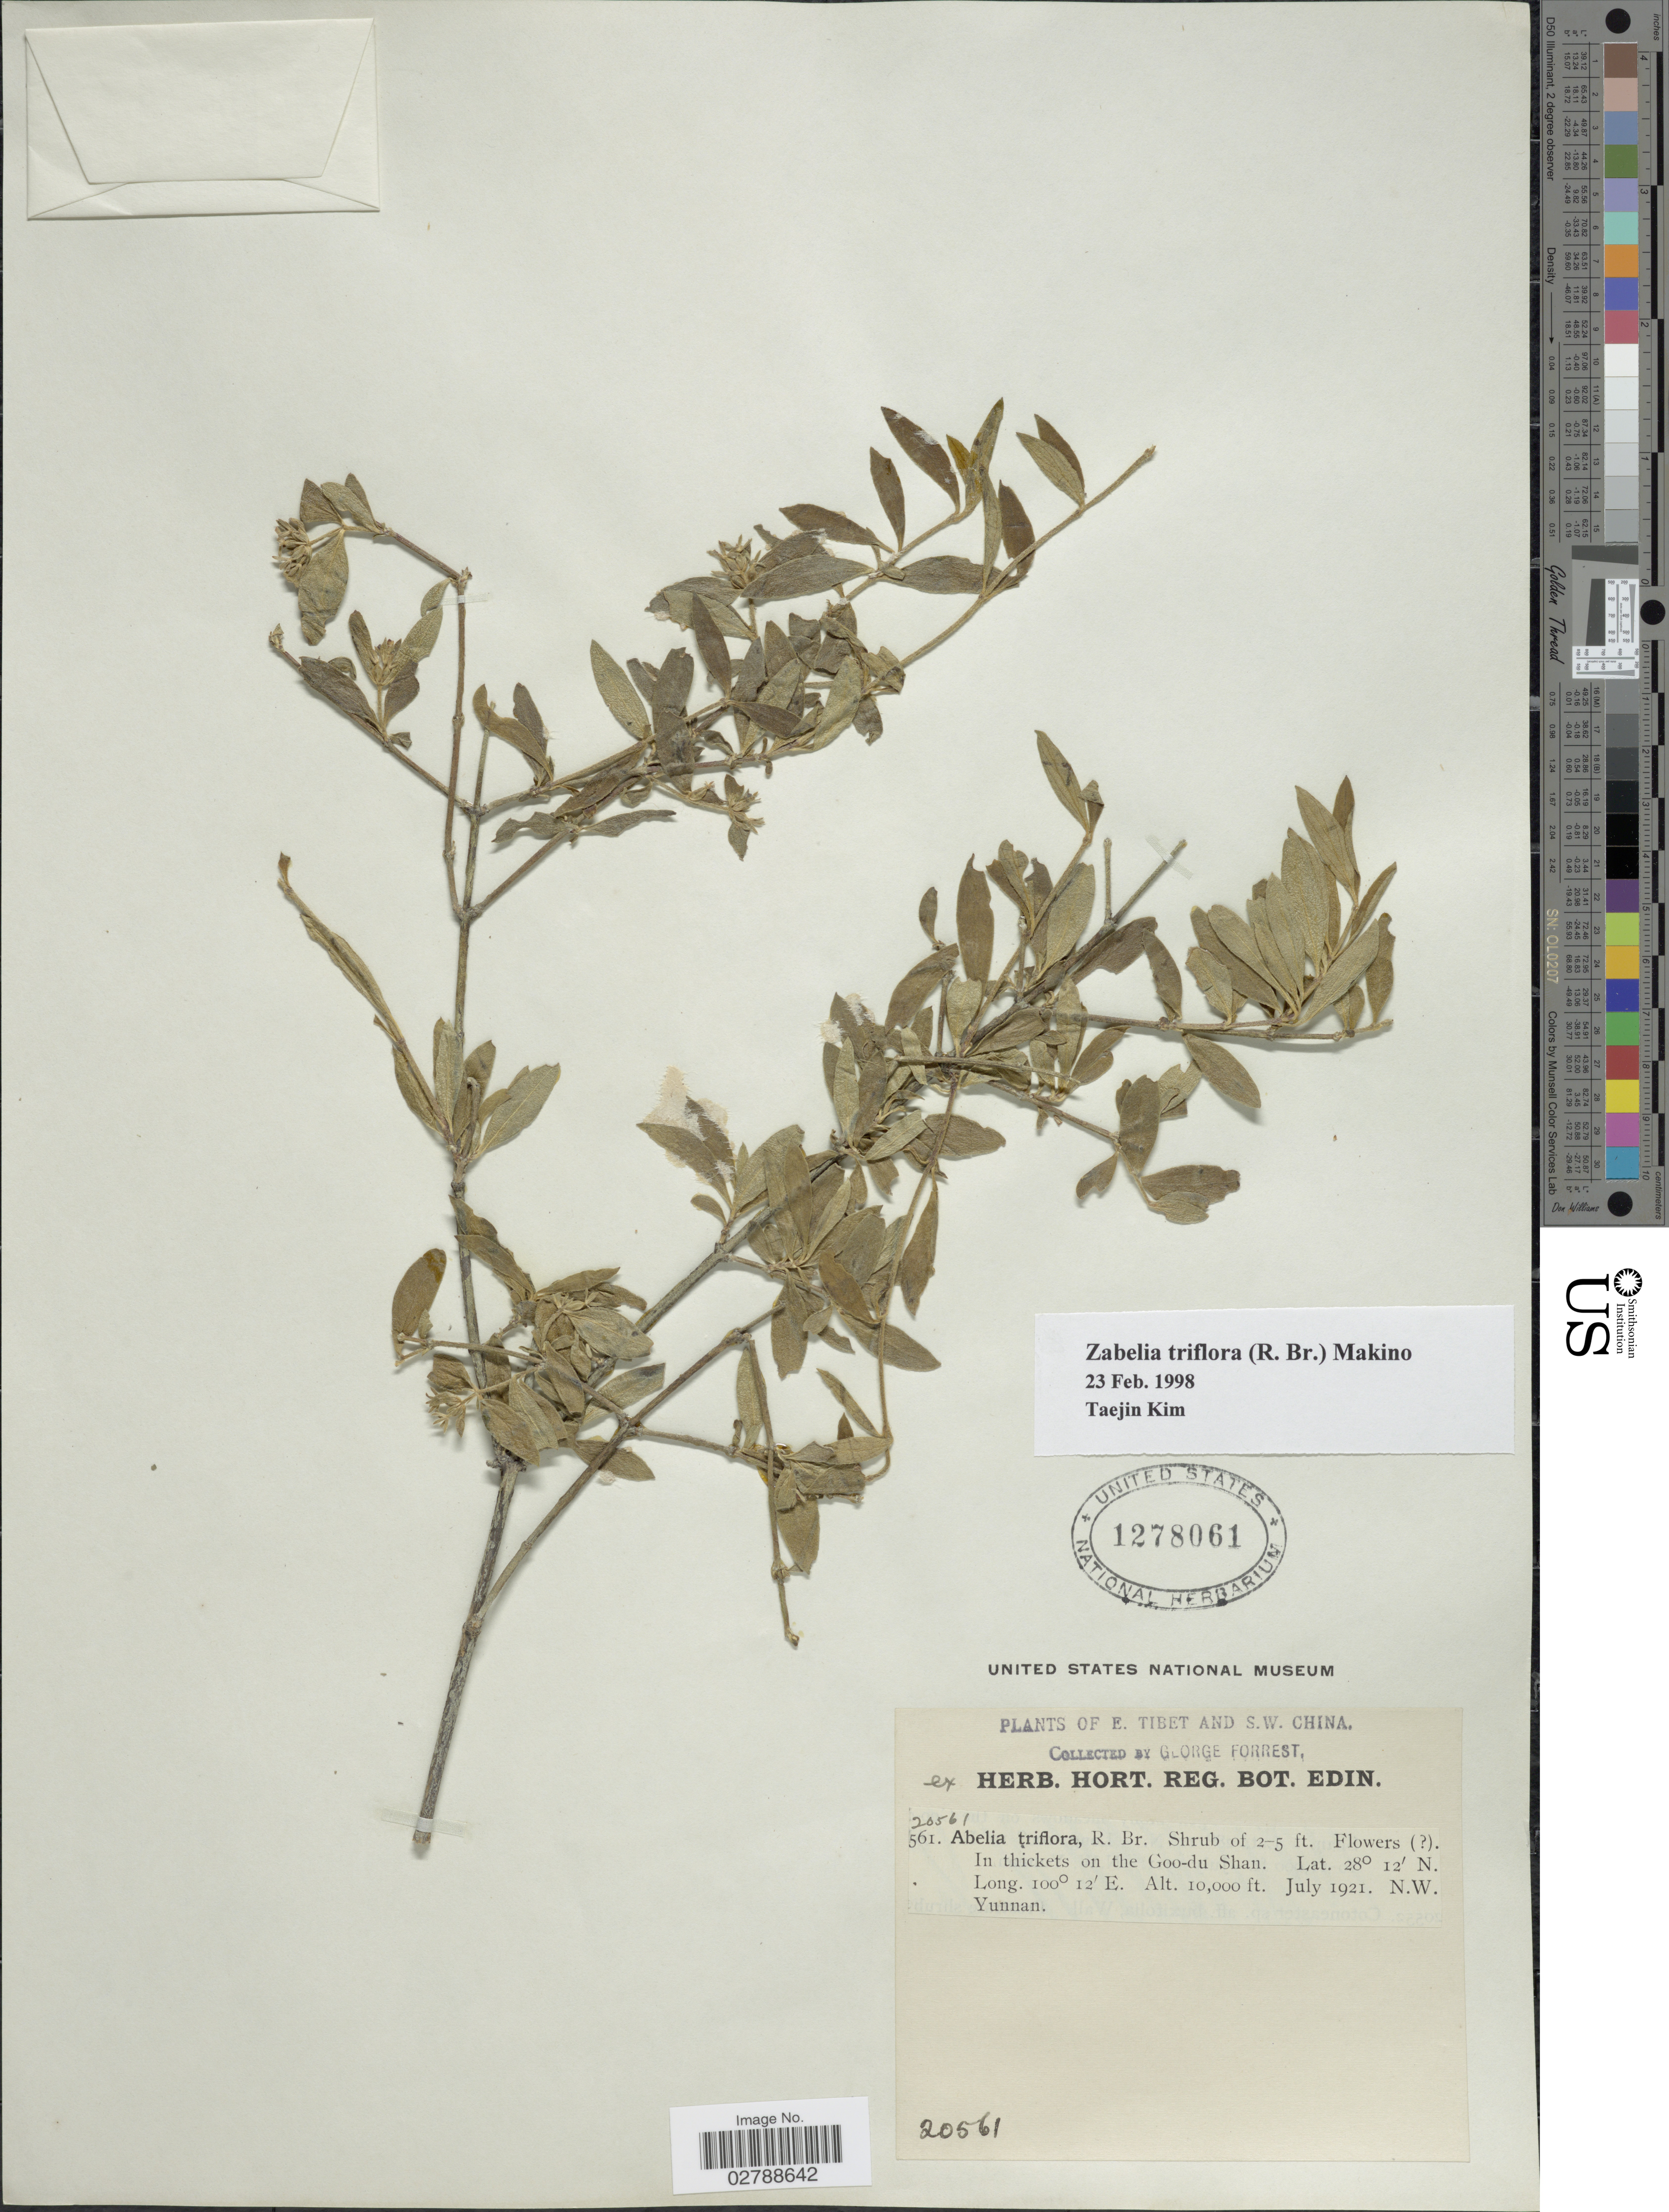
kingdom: Plantae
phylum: Tracheophyta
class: Magnoliopsida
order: Dipsacales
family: Caprifoliaceae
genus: Zabelia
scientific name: Zabelia triflora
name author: (R. Br. ex Wall.) Makino ex Hisauti & H. Hara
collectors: G. Forrest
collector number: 20561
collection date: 1921-07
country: China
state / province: Yunnan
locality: E. Tibet and S.W. China. In thickets on the Goo-du Shan. N.W. Yunnan.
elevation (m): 3048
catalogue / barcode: US 1278061